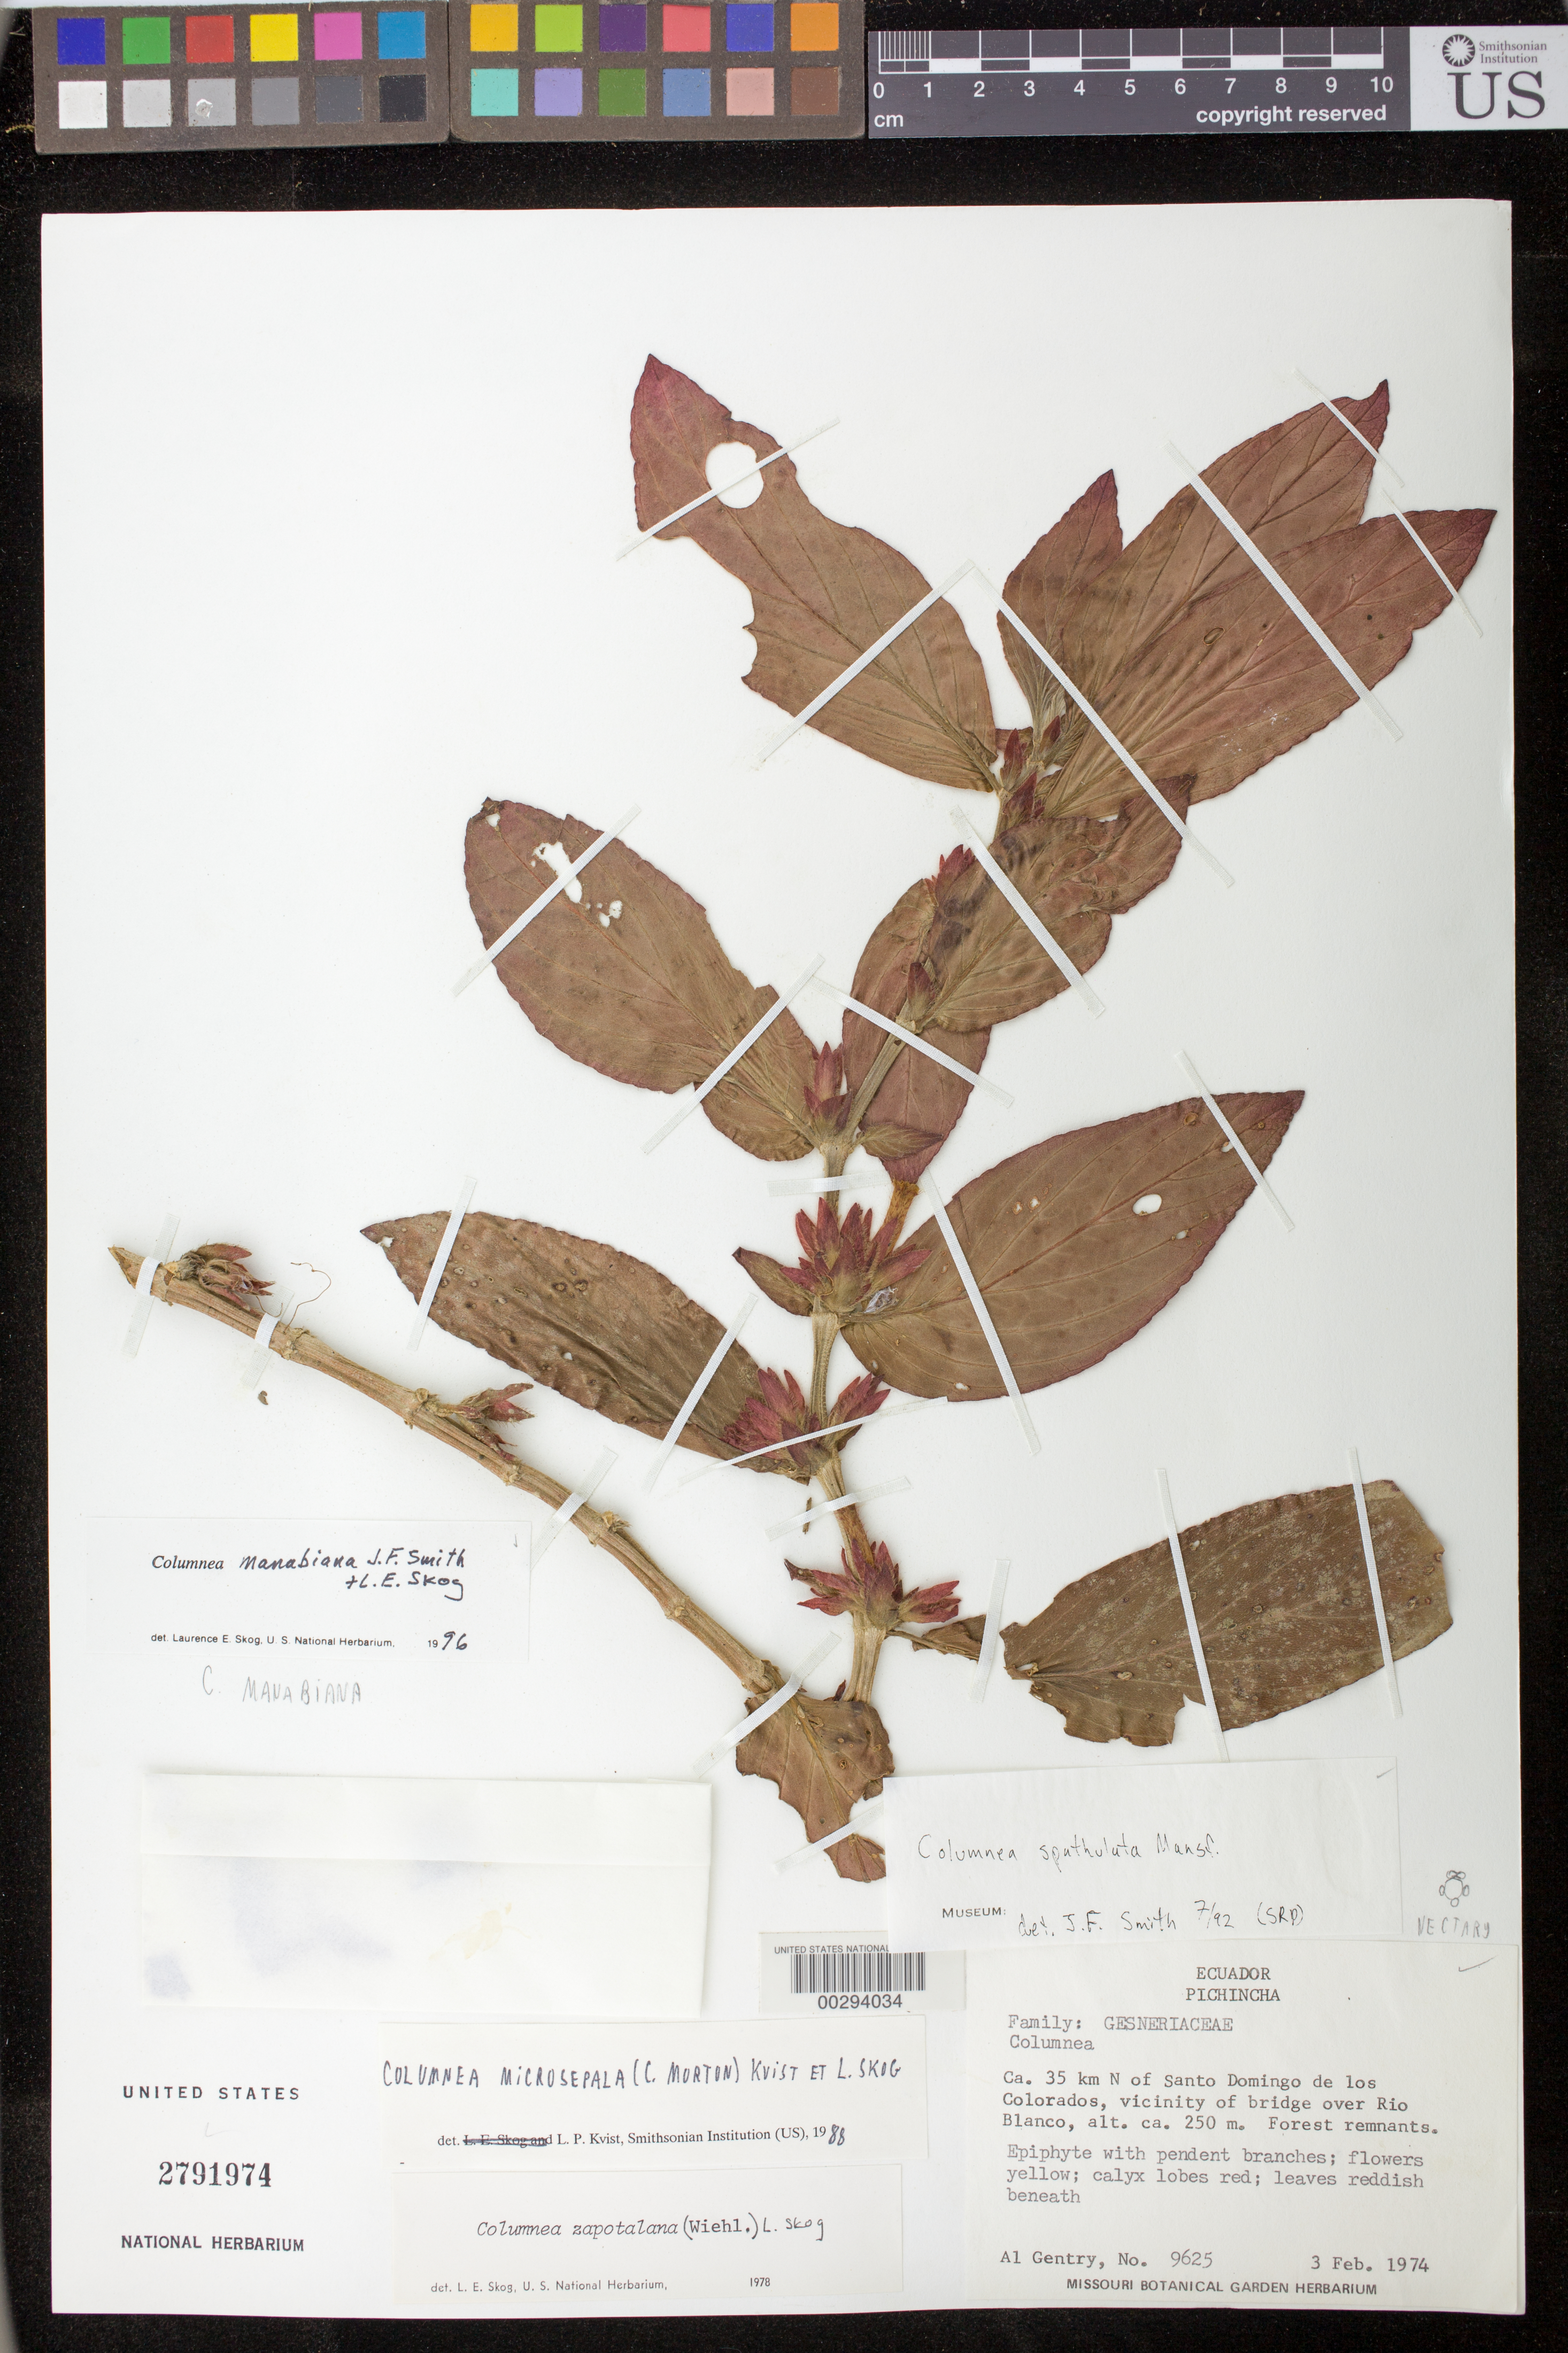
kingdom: Plantae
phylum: Tracheophyta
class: Magnoliopsida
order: Lamiales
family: Gesneriaceae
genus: Columnea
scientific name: Columnea manabiana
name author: (Wiehler) J.F. Sm. & L.E. Skog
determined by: Skog, Laurence E.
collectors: A. H. Gentry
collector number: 9625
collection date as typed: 03 Feb 1974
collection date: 1974-02-03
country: Ecuador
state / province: Pichincha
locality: Ca. 35 km N of Santo Domingo de los Colorados, vicinity of bridge over Rio Blanco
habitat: Forest remnants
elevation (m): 250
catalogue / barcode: US 2791974